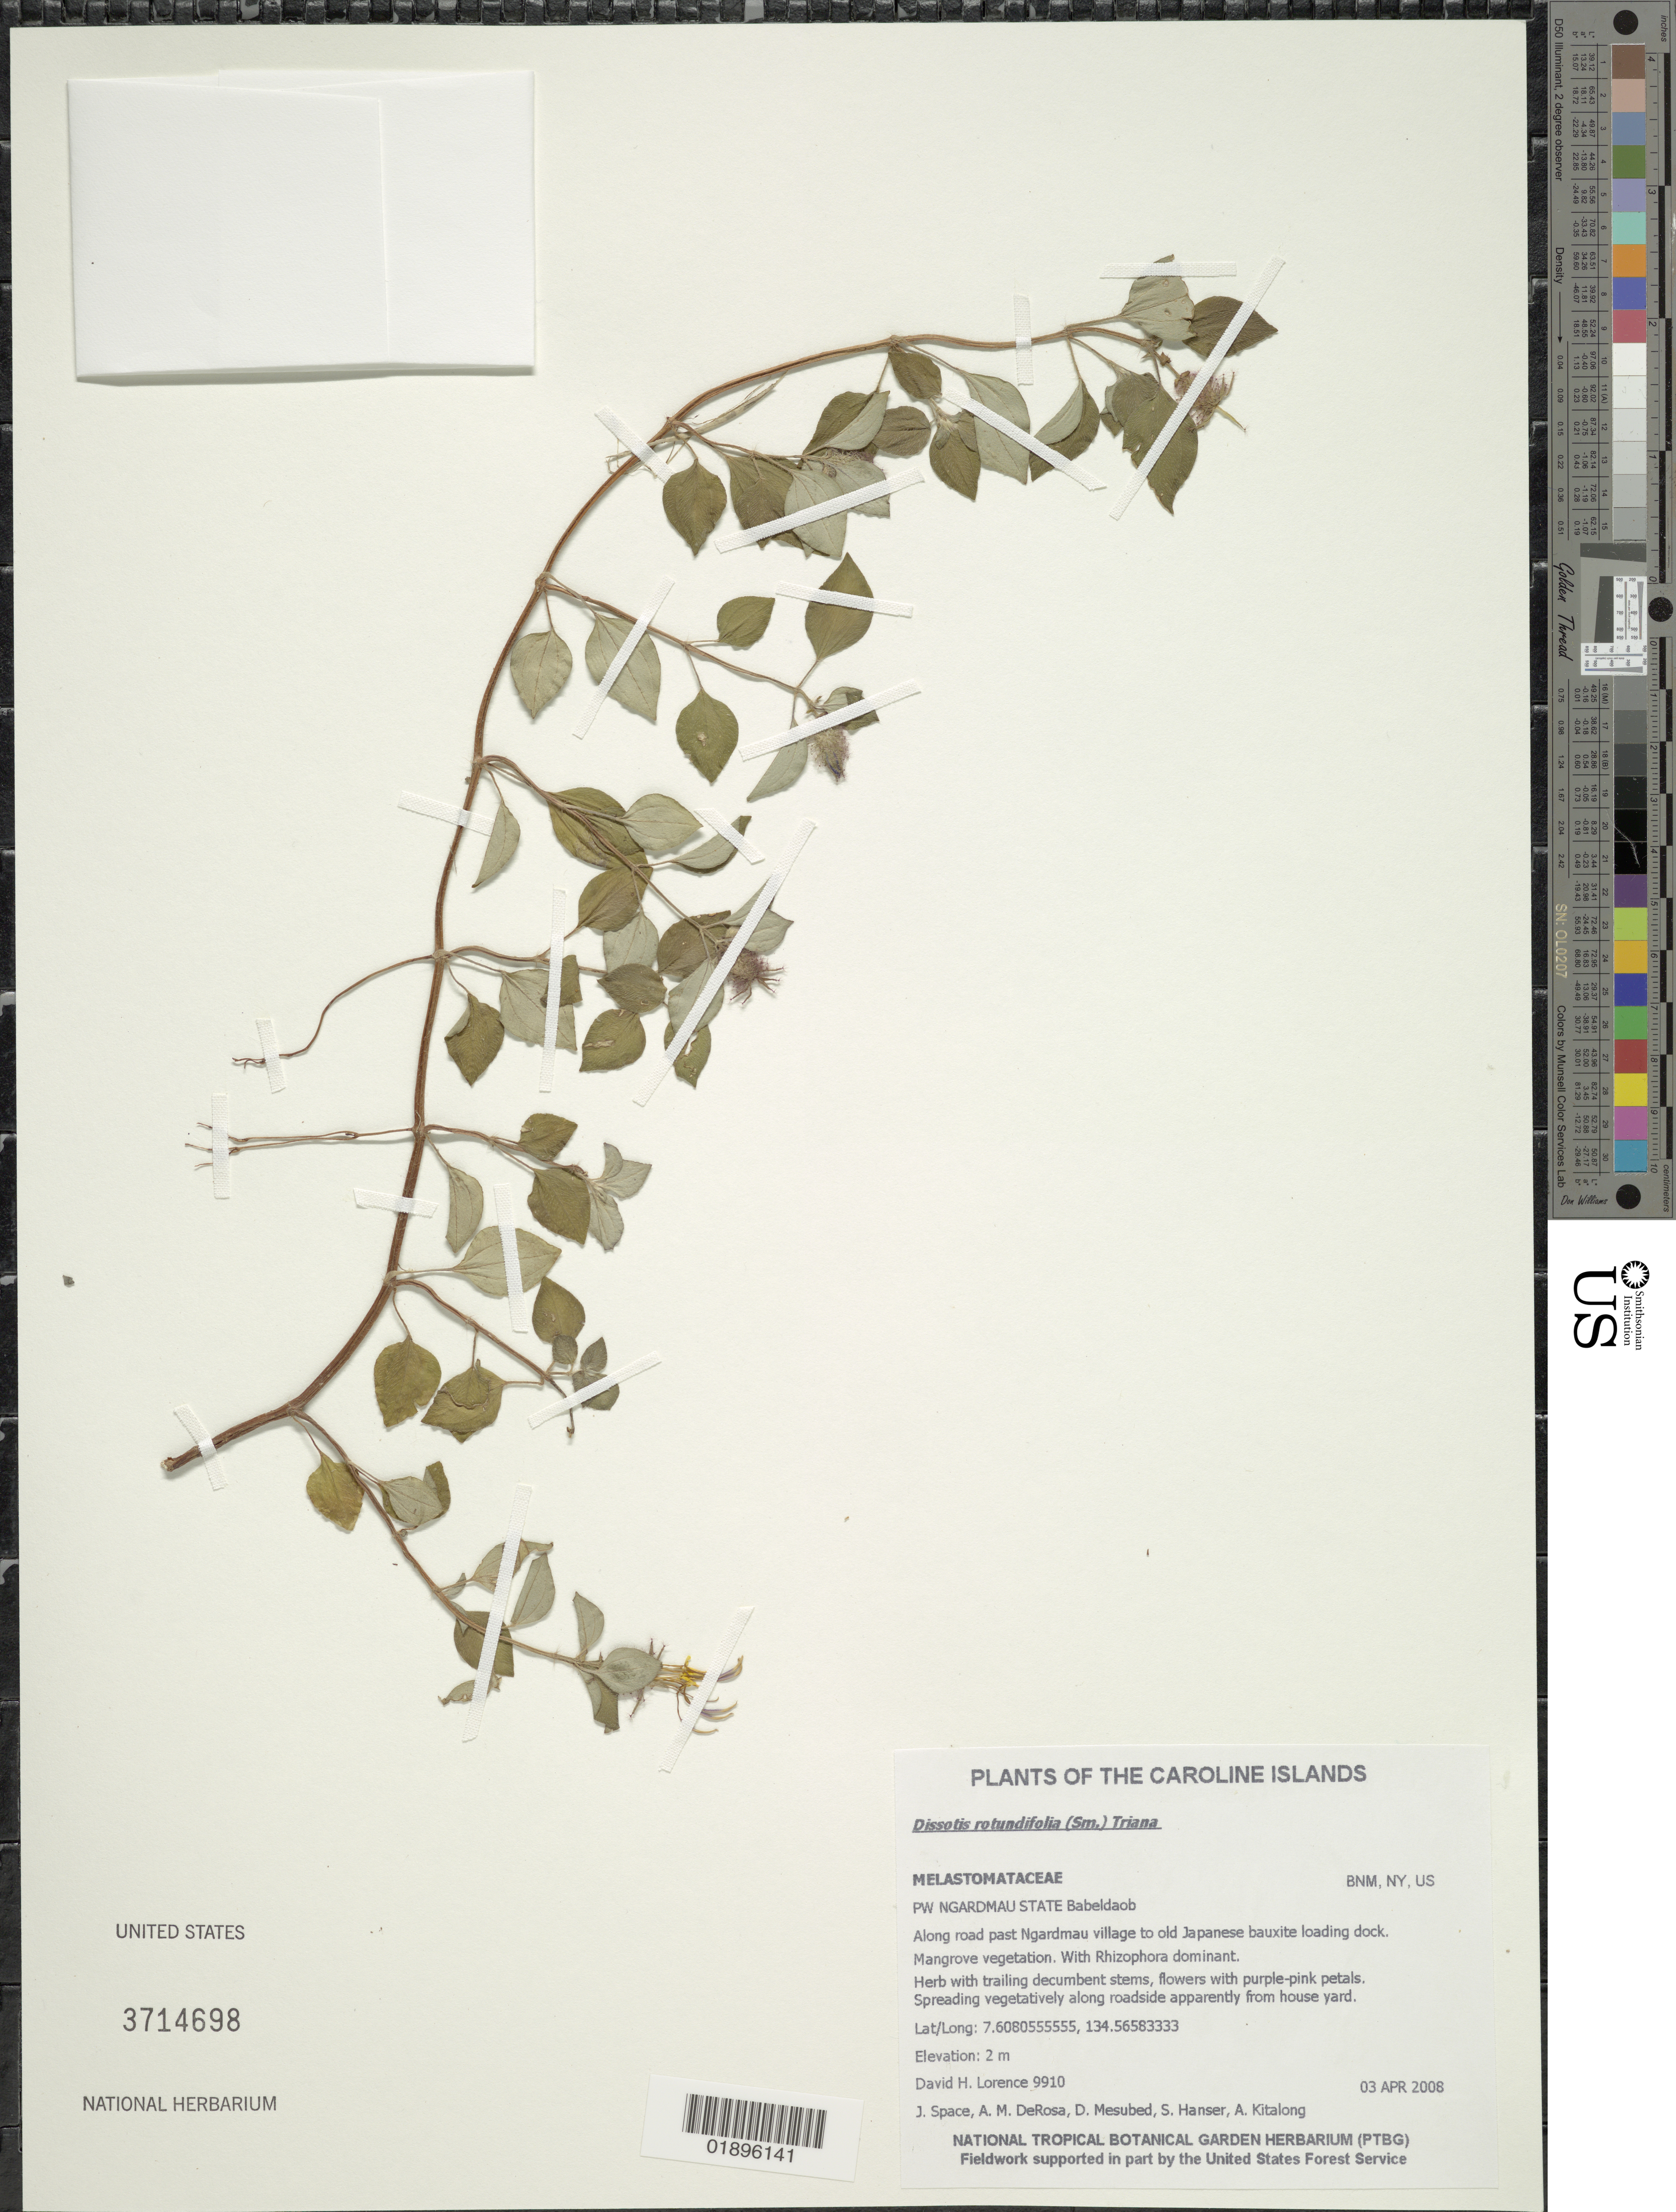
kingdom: Plantae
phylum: Tracheophyta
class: Magnoliopsida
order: Myrtales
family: Melastomataceae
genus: Heterotis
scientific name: Heterotis rotundifolia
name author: (Sm.) Jacq.-Fél.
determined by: Wagner, W. L., (BOT), Smithsonian Institution - National Museum of Natural History (UNITED STATES)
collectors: D. Lorence, J. Space, A. DeRosa, D. Mesubed, S. Hanser & A. Kitalong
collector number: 9910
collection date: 2008-04-03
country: Palau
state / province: Ngardmau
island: Babeldaob [Babelthuap]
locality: Along road past Ngardmau village to old Japanese bauxite loading dock.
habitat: Mangrove vegetation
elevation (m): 2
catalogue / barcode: US 3714698